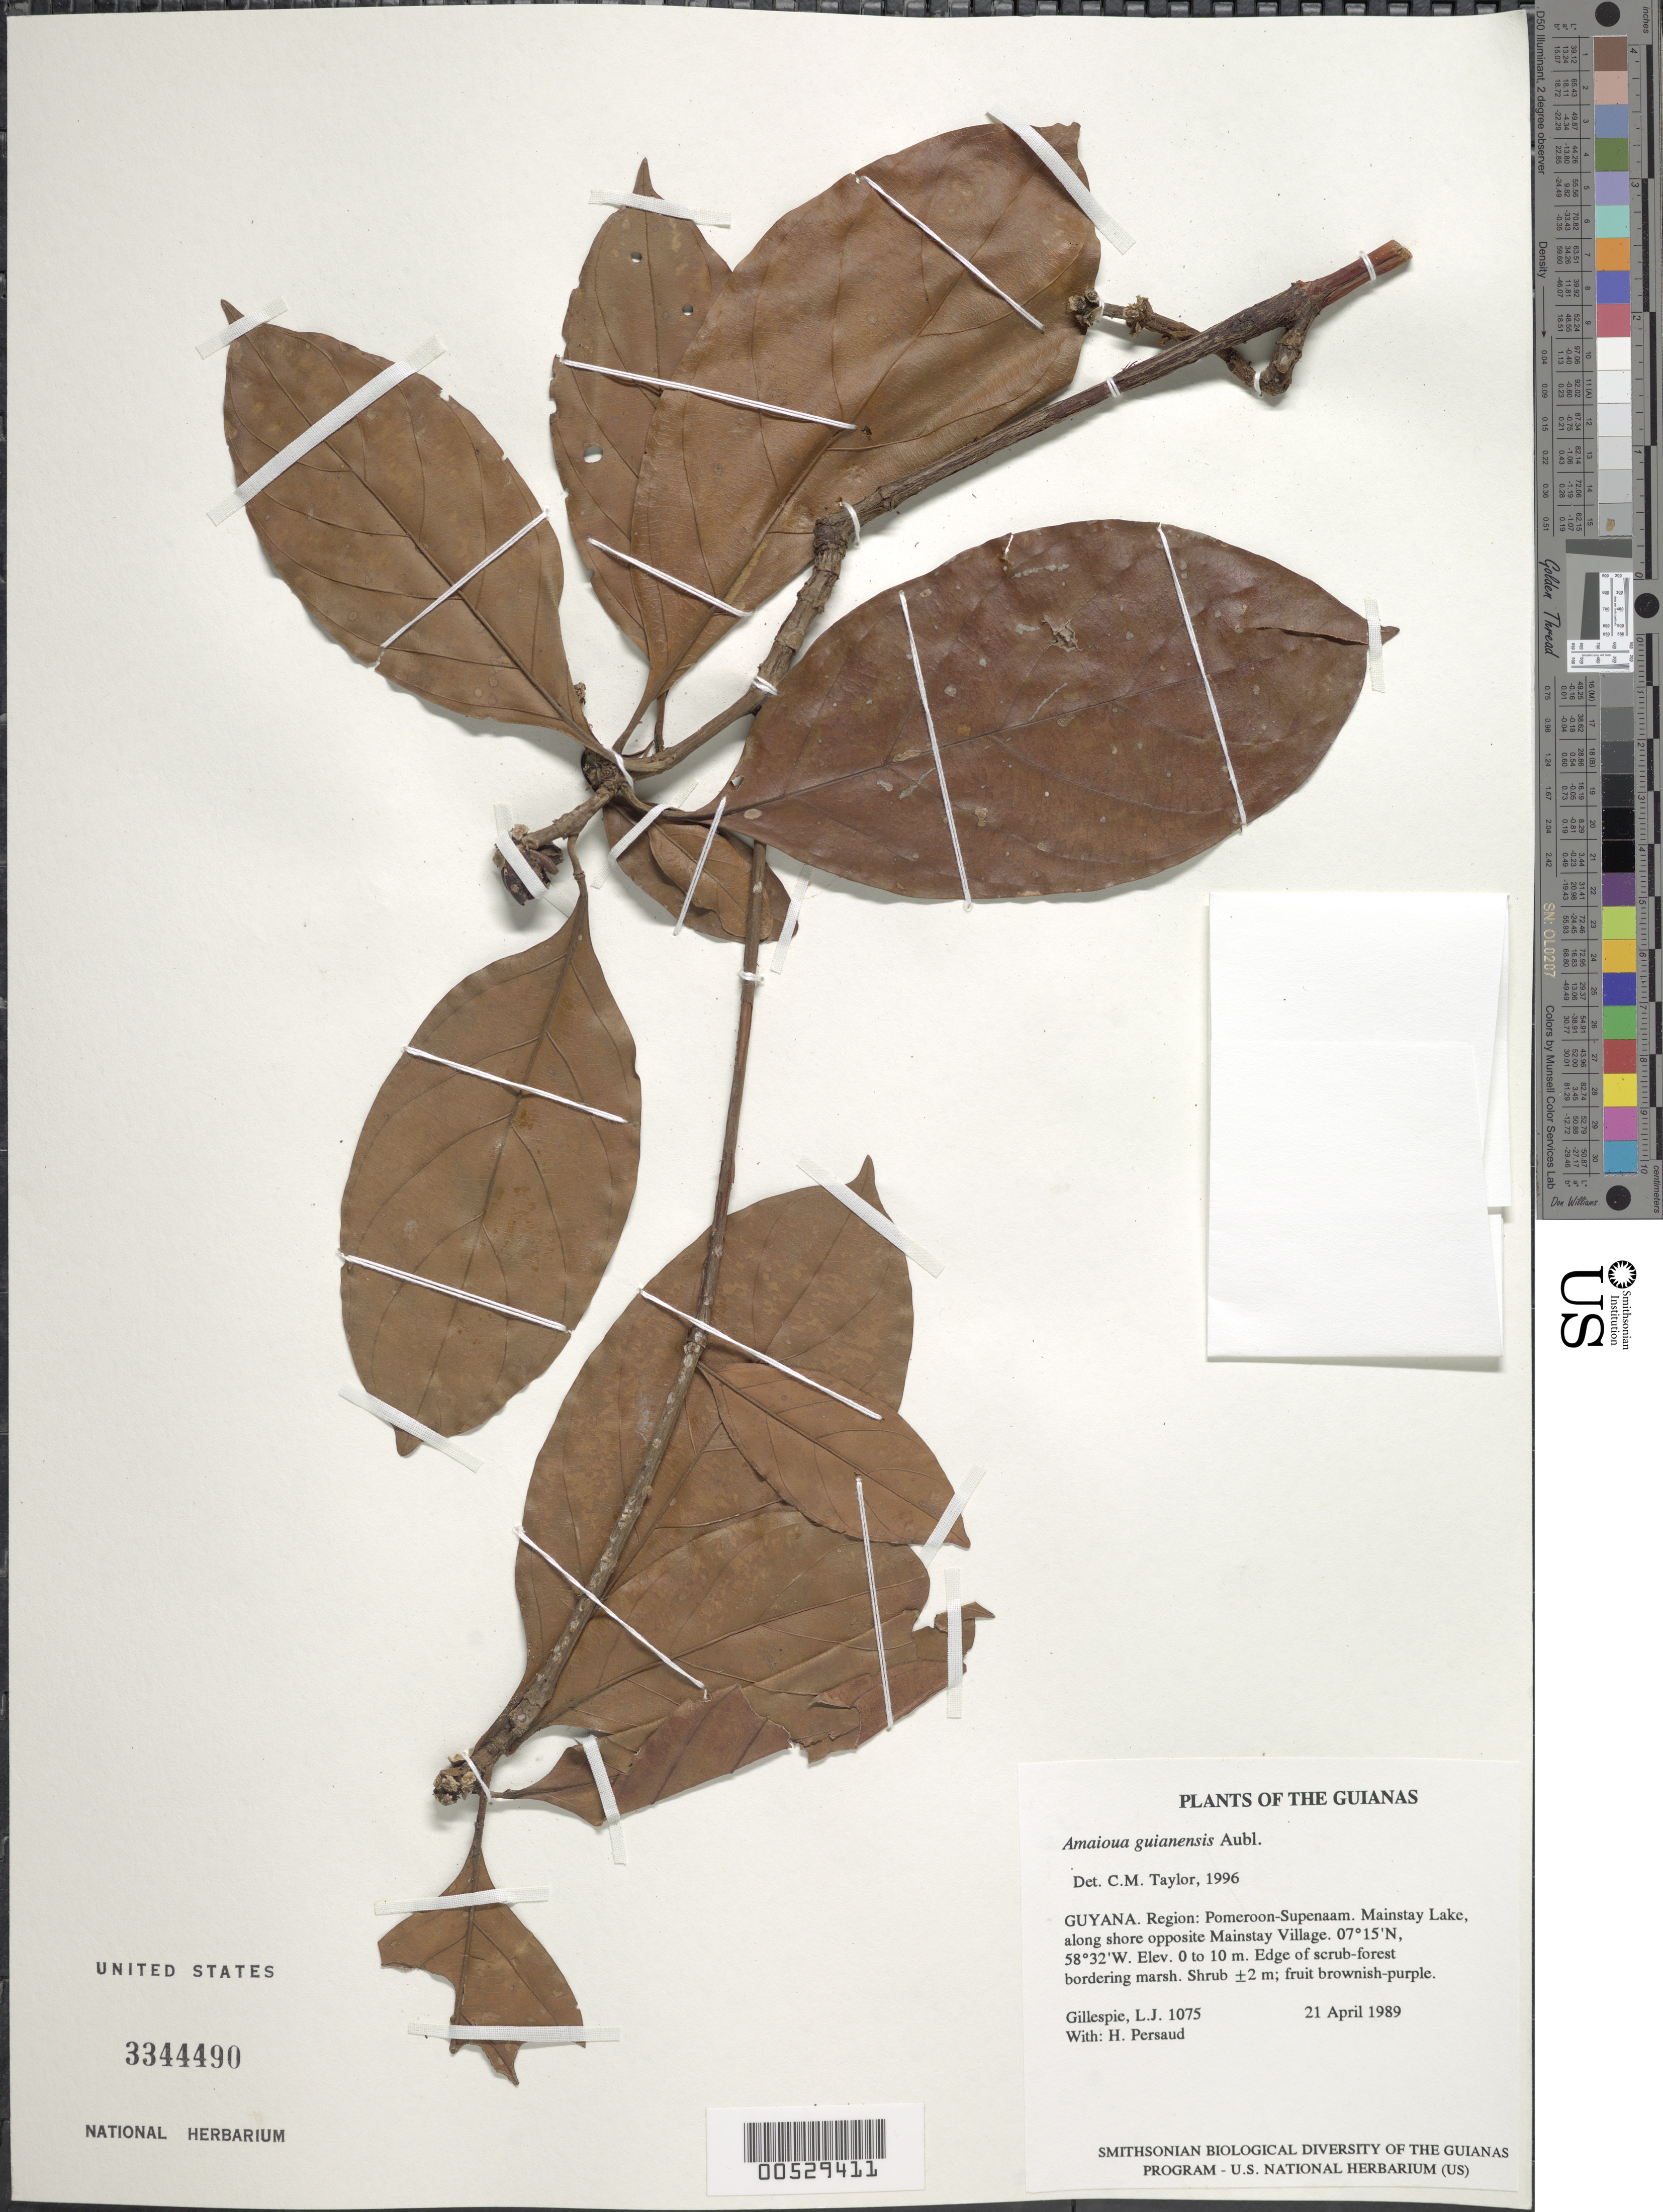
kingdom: Plantae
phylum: Tracheophyta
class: Magnoliopsida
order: Gentianales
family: Rubiaceae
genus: Amaioua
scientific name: Amaioua guianensis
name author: Aubl.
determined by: Taylor, Charlotte M.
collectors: L. J. Gillespie & H. Persaud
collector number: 1075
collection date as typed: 21 April 1989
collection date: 1989-04-21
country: Guyana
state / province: Pomeroon-Supenaam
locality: Mainstay Lake, along shore opposite Mainstay Village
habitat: Edge of scrub-forest bordering marsh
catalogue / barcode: US 3344490